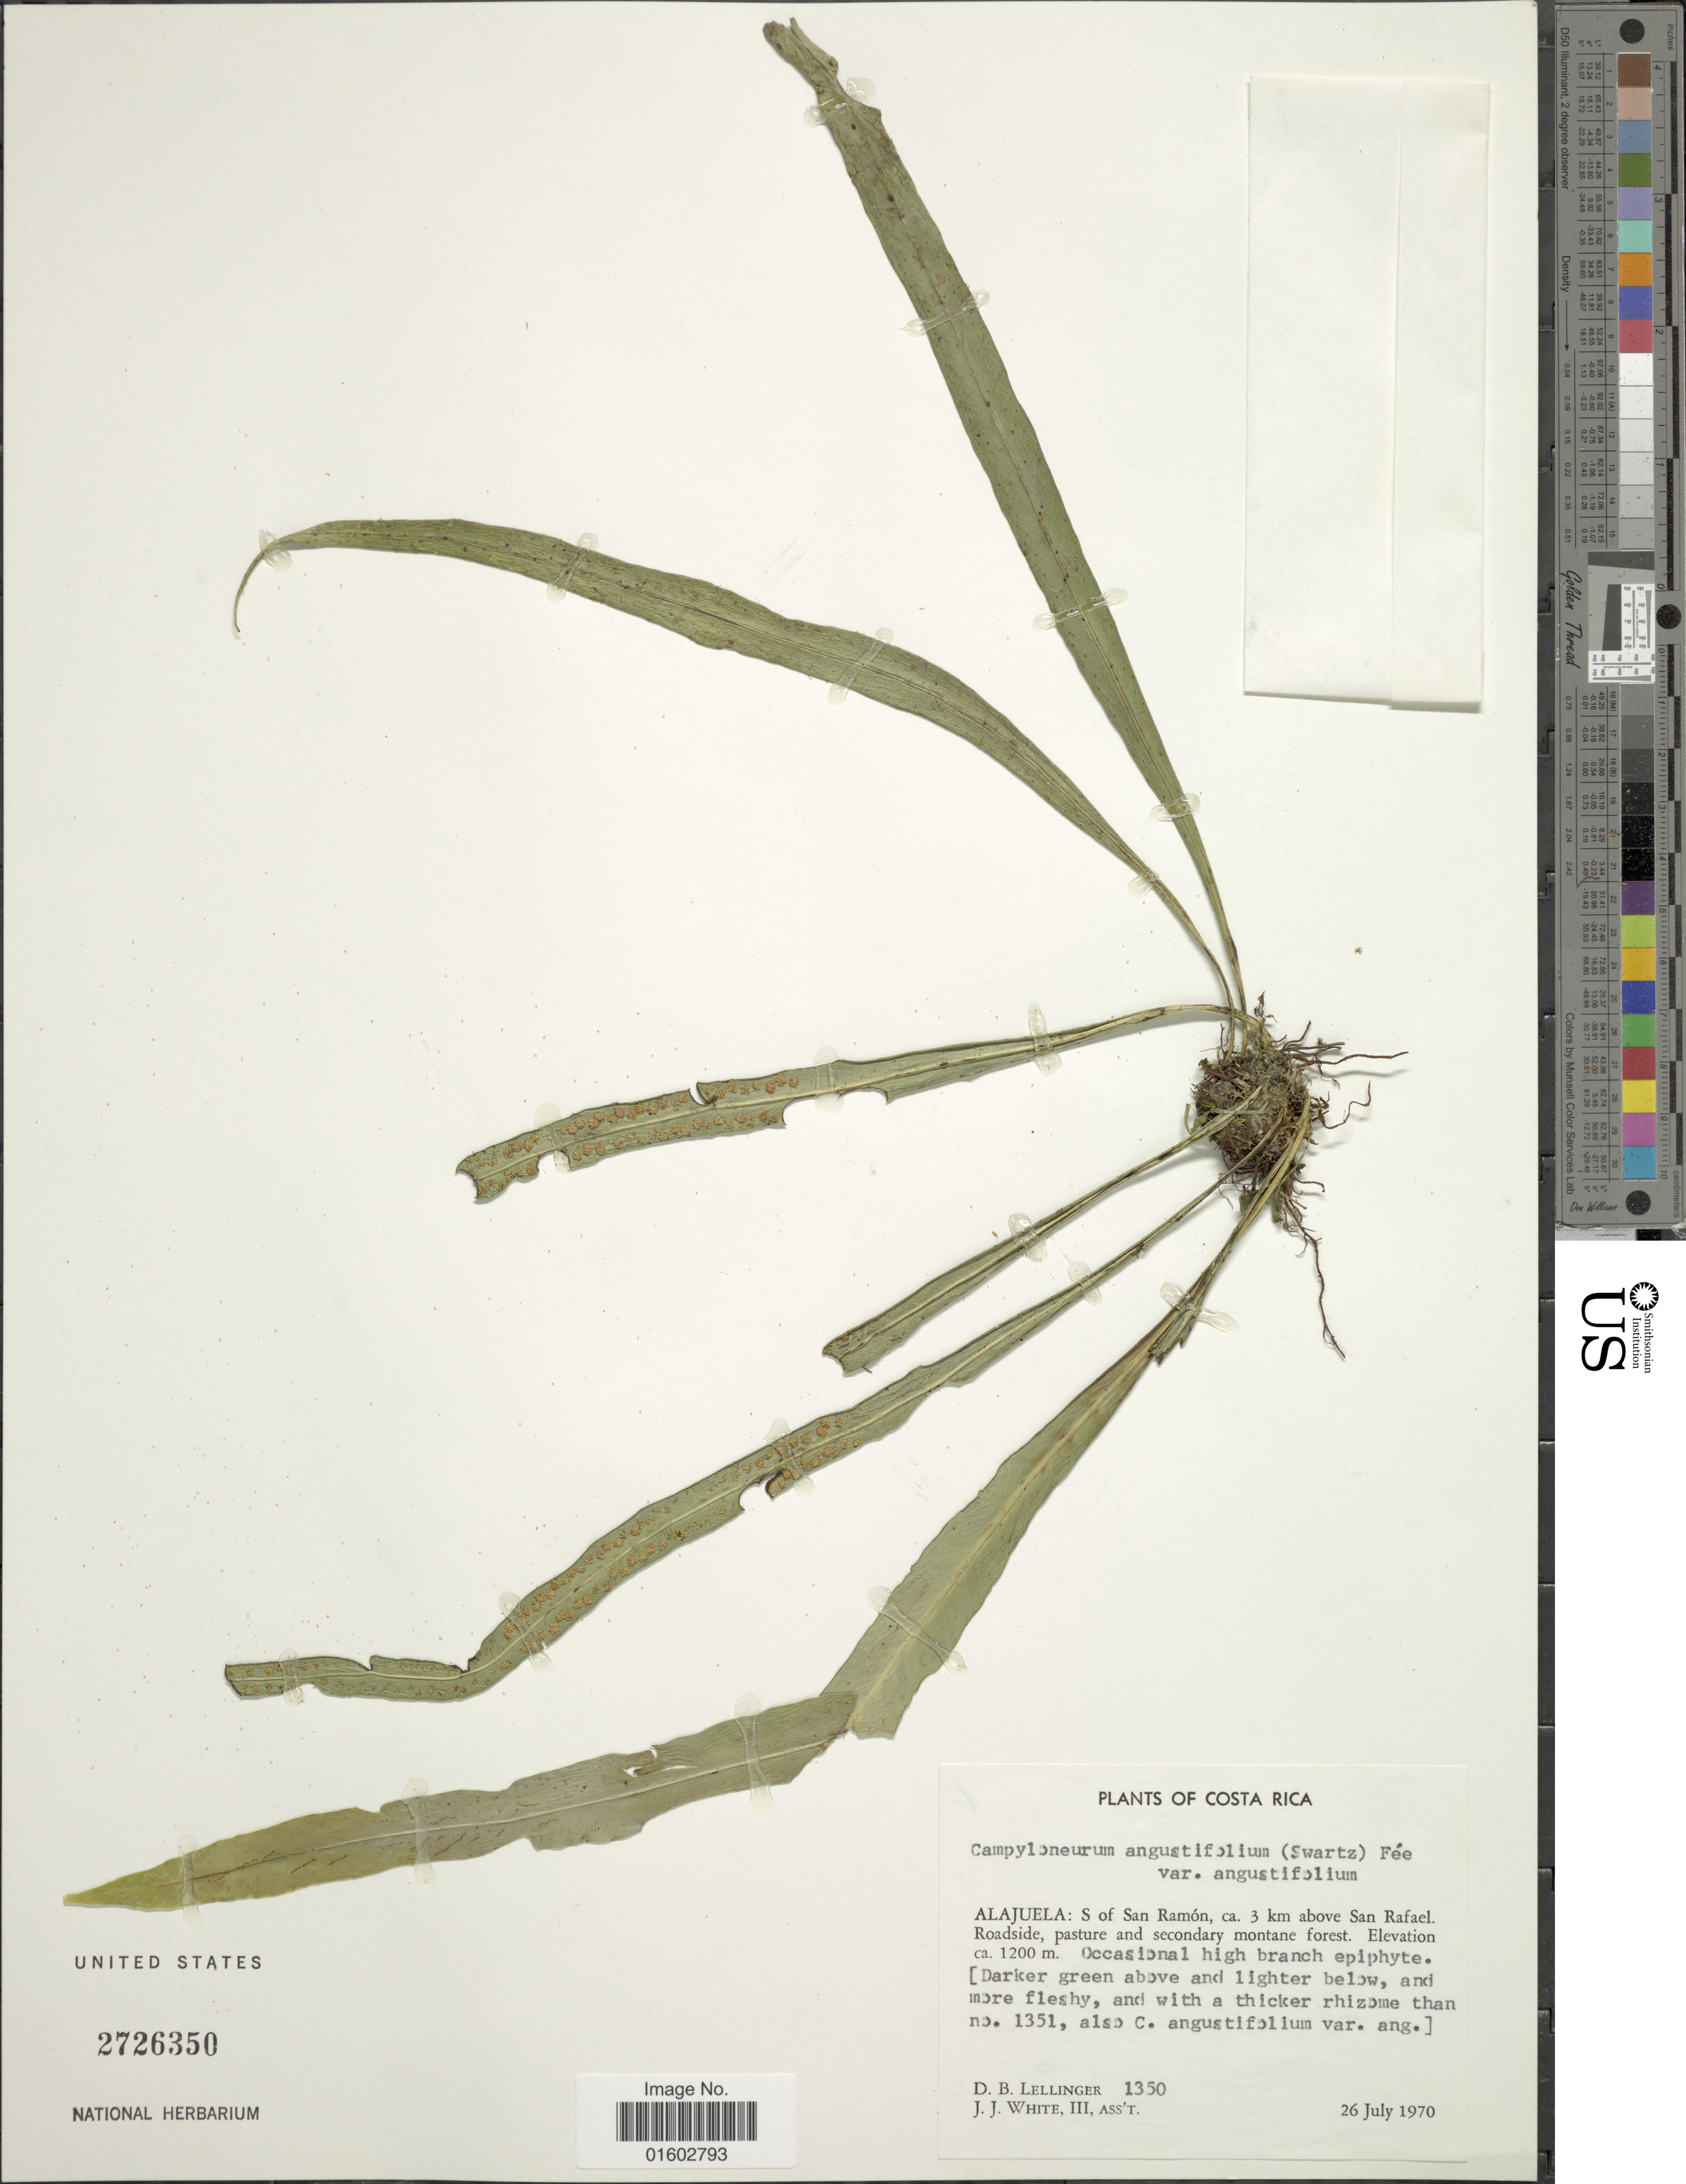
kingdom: Plantae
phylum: Tracheophyta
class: Polypodiopsida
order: Polypodiales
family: Polypodiaceae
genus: Campyloneurum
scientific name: Campyloneurum angustifolium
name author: (Sw.) Fée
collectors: D. B. Lellinger & J. J. White III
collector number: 1350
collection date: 1970-07-26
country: Costa Rica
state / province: Alajuela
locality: S of San Ramon, ca. 3 km above San Rafael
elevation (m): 1200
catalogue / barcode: US 2726350